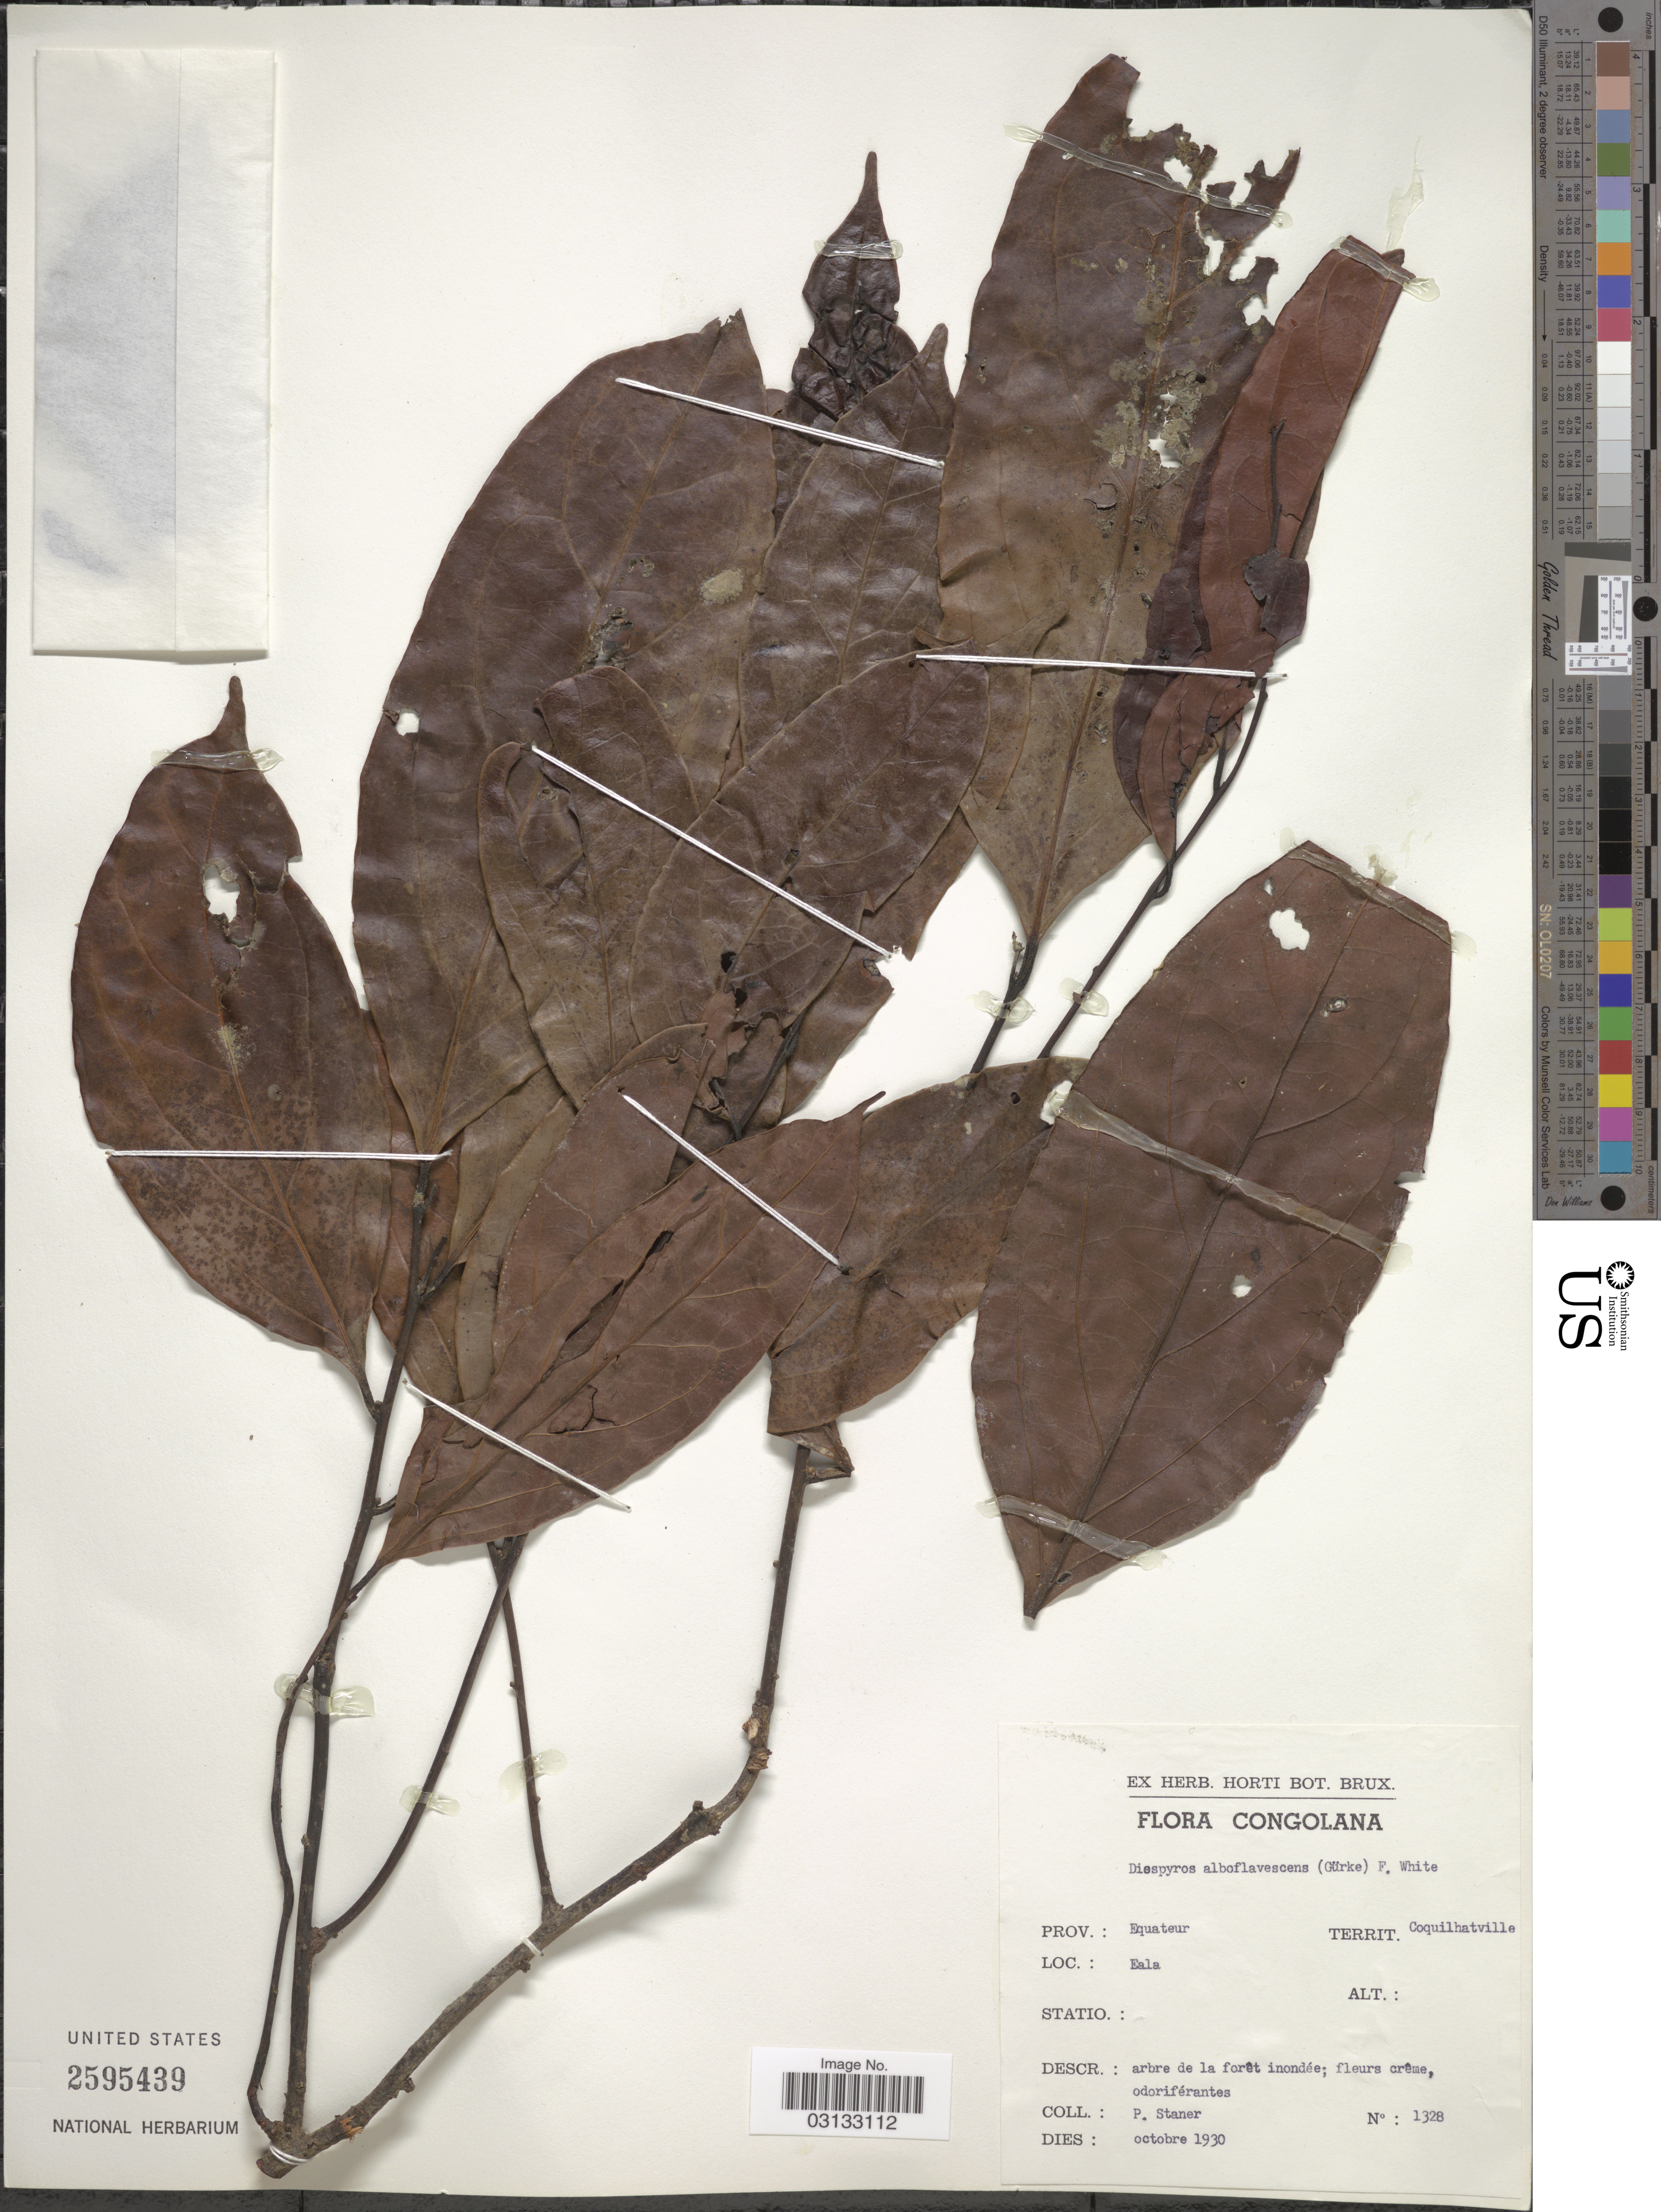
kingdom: Plantae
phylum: Tracheophyta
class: Magnoliopsida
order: Ericales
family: Ebenaceae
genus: Diospyros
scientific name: Diospyros alboflavescens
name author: (Gürke) F. White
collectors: P. J. Staner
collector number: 1328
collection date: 1930-10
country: Congo, Democratic Republic of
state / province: Equateur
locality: Prov.: Equateur, Territ.: Coquilhatville, Eala, Congolana.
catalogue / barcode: US 2595439